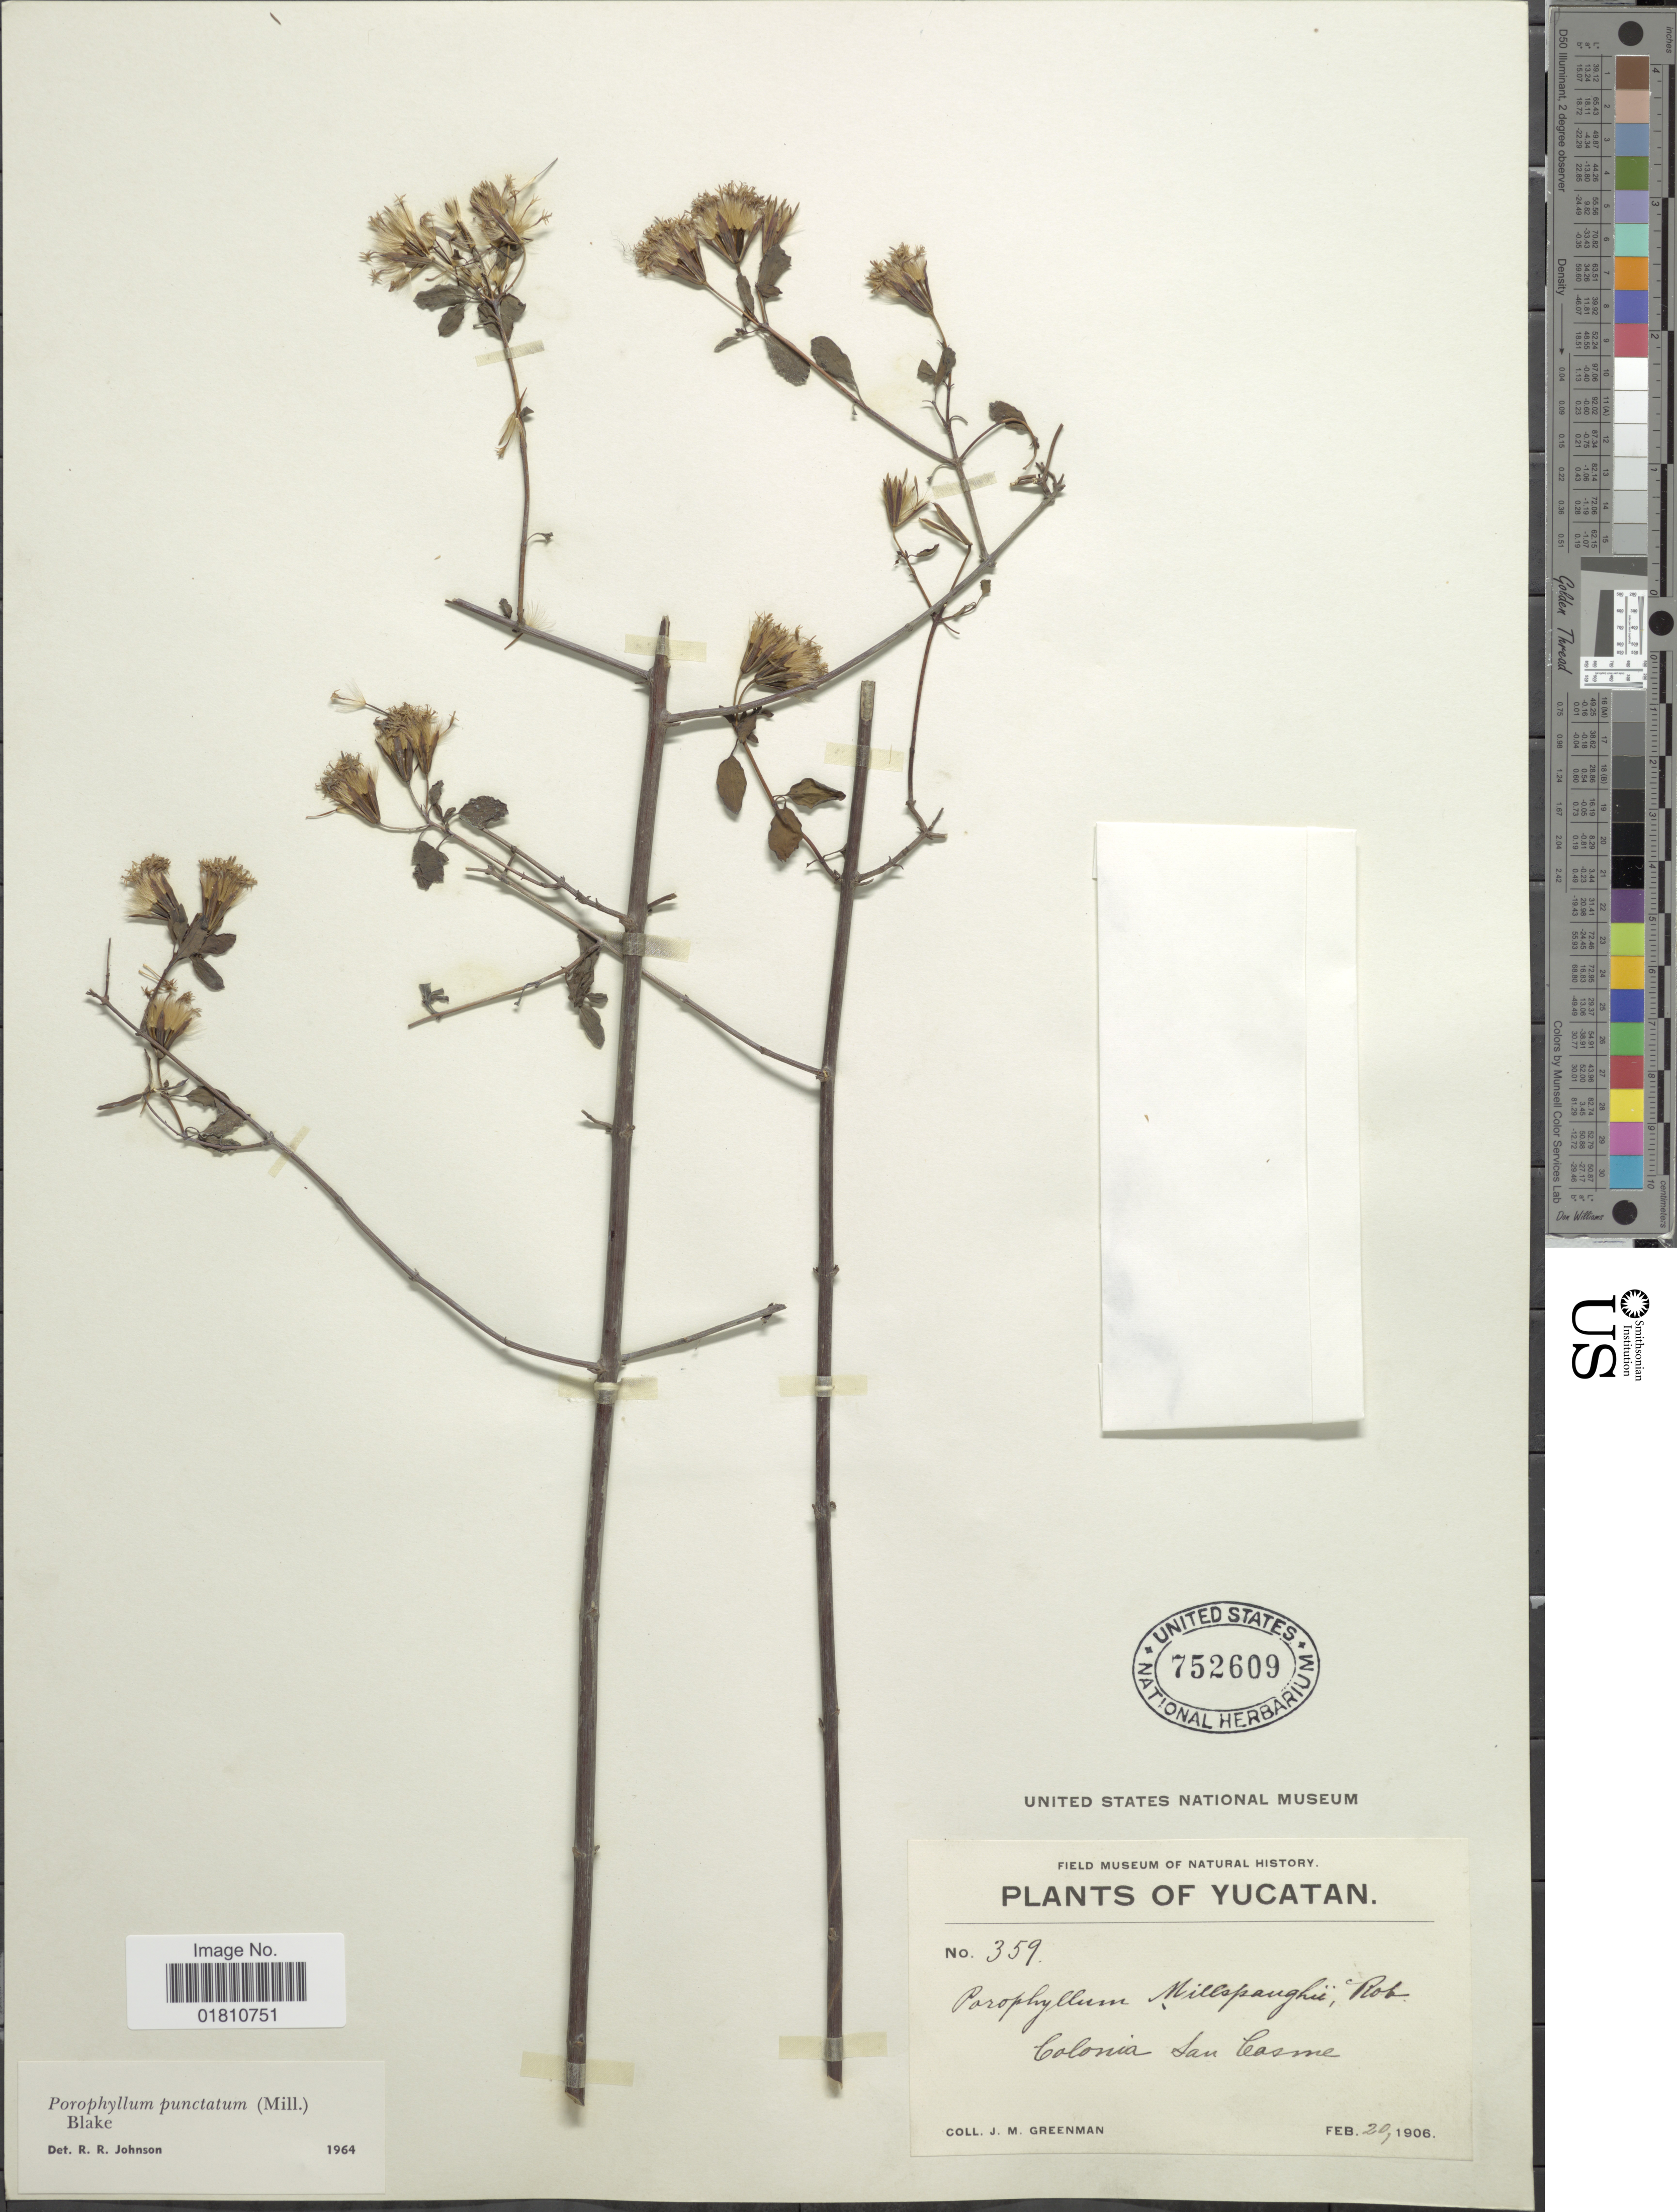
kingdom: Plantae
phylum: Tracheophyta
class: Magnoliopsida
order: Asterales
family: Asteraceae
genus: Porophyllum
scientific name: Porophyllum punctatum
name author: (Mill.) S.F. Blake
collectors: J. M. Greenman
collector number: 359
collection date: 1906-02-20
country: Mexico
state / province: Yucatán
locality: Colonia San Cosme.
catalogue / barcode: US 752609